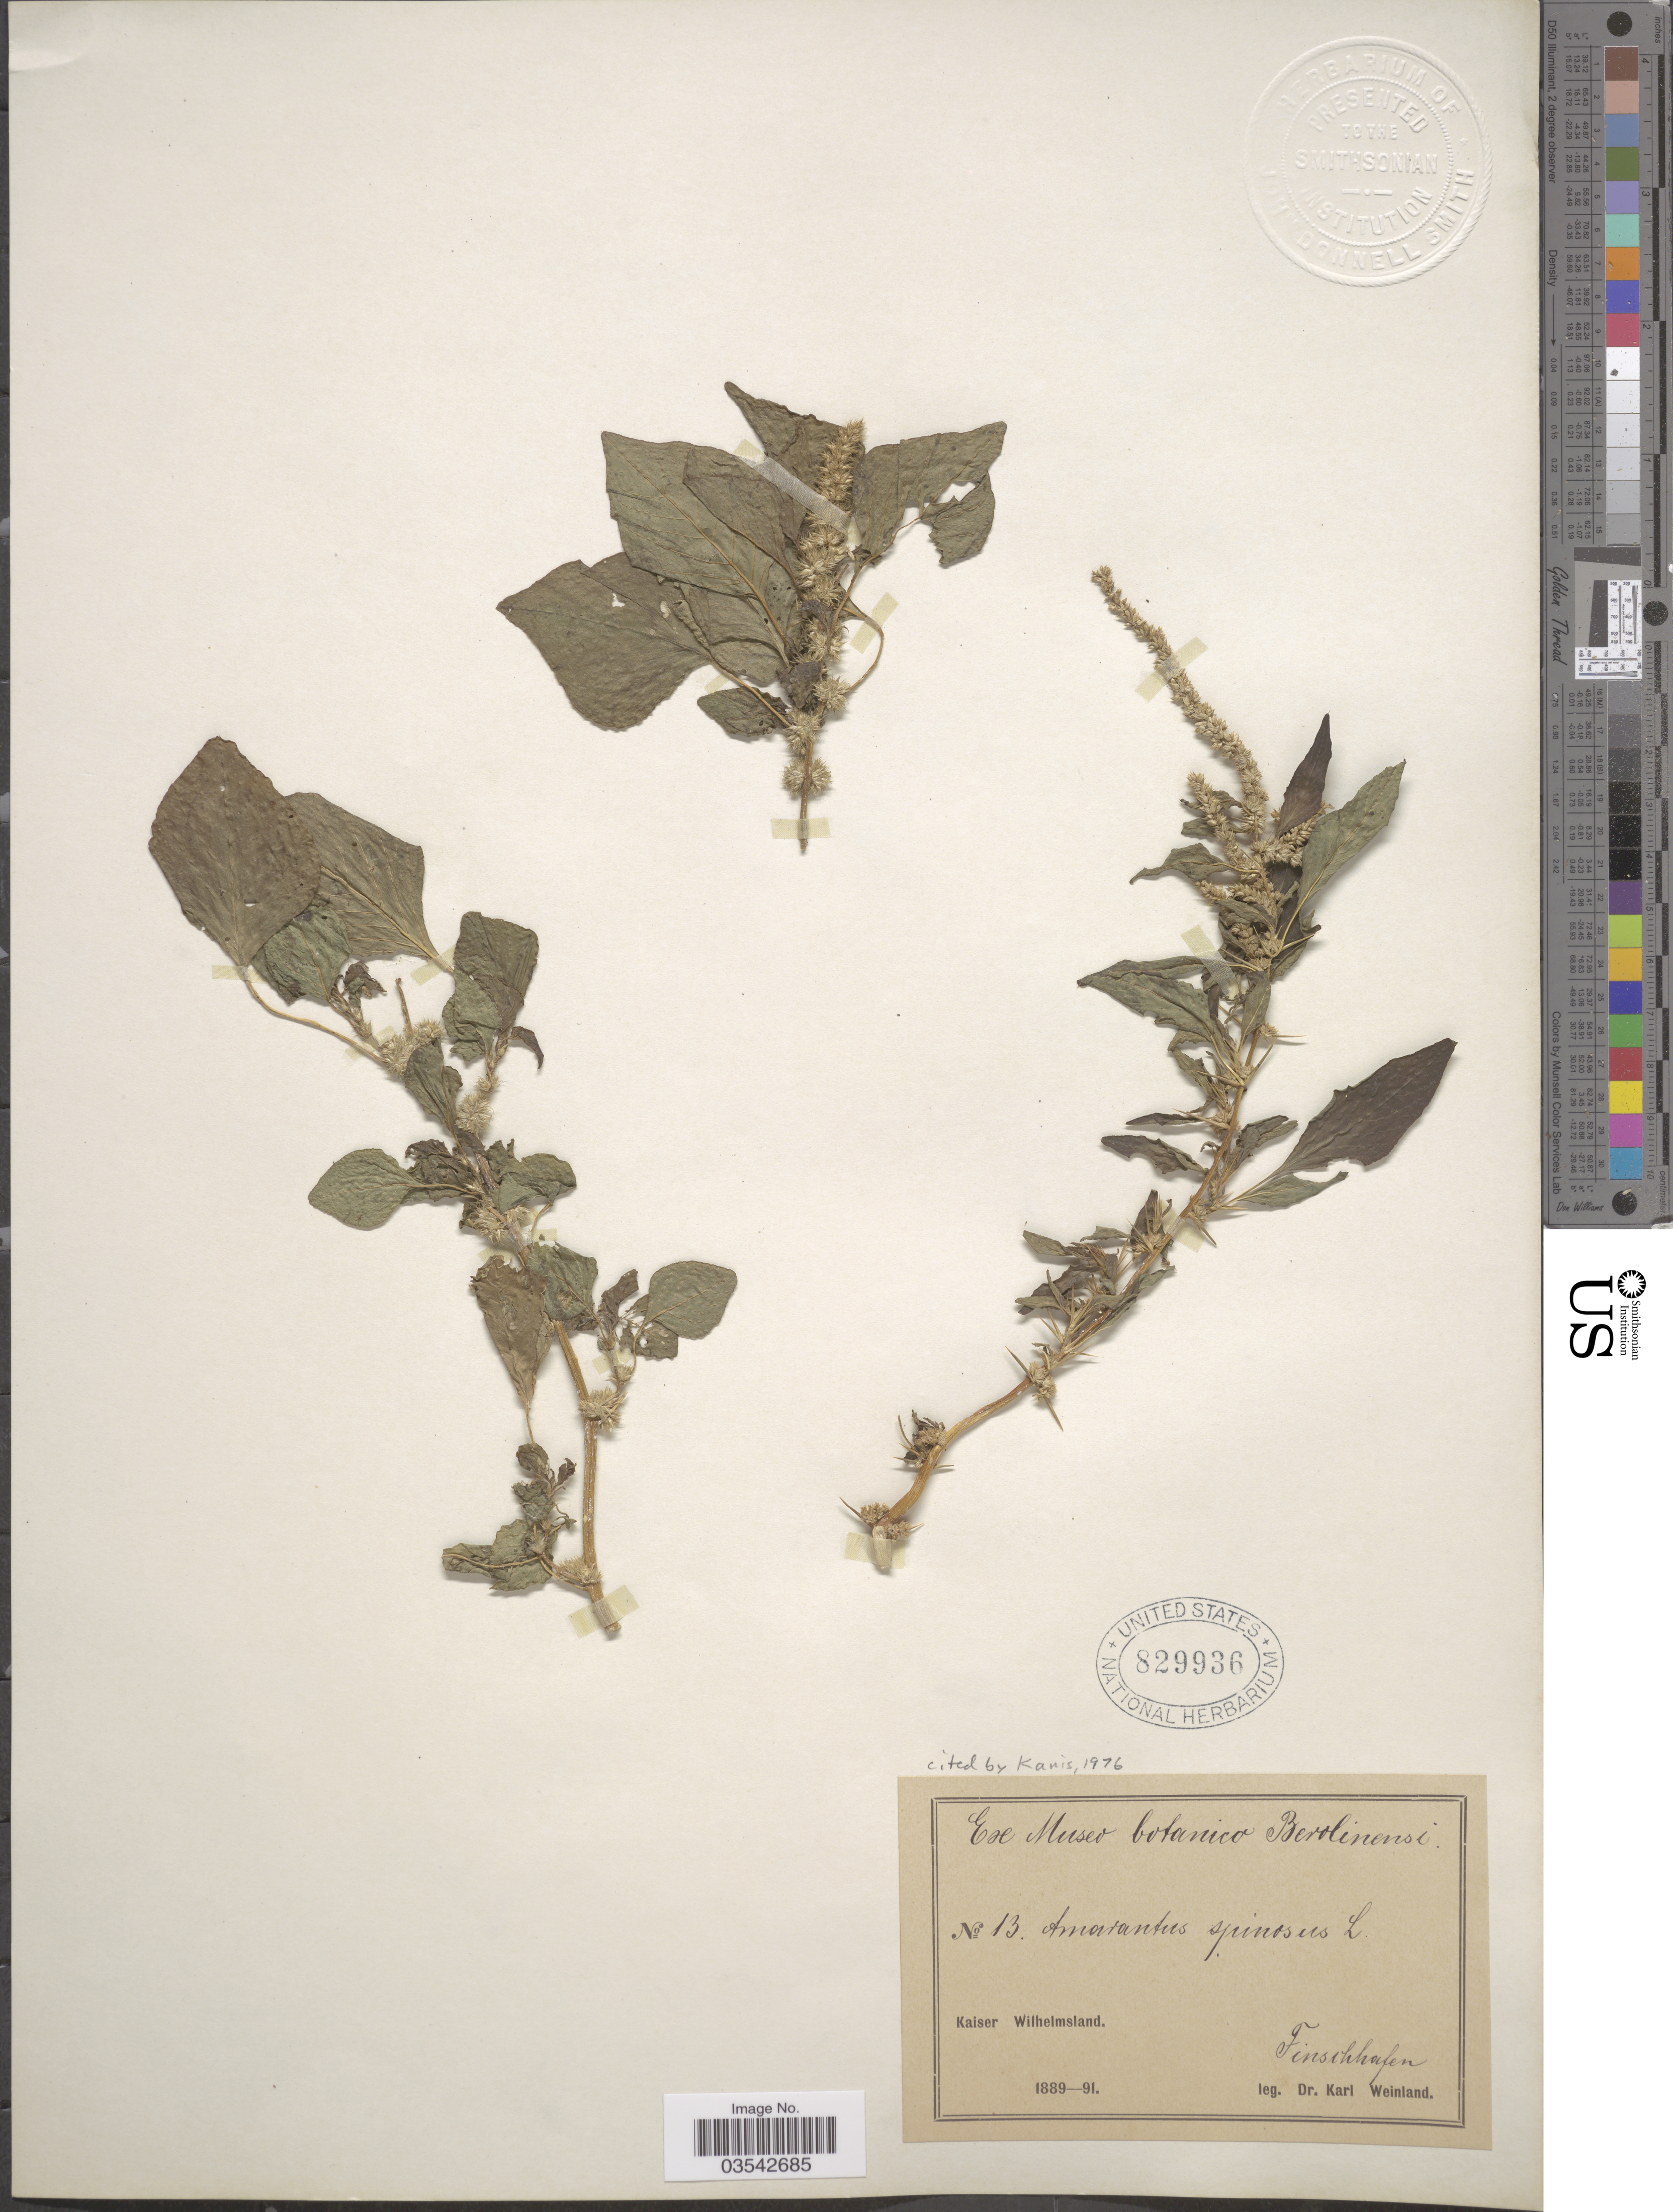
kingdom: Plantae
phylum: Tracheophyta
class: Magnoliopsida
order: Caryophyllales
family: Amaranthaceae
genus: Amaranthus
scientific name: Amaranthus spinosus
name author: L.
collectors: K. Weinland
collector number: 13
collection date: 1889/1891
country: Papua New Guinea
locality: Kaiser Wilhelmsland. Finschhafen.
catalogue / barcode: US 829936